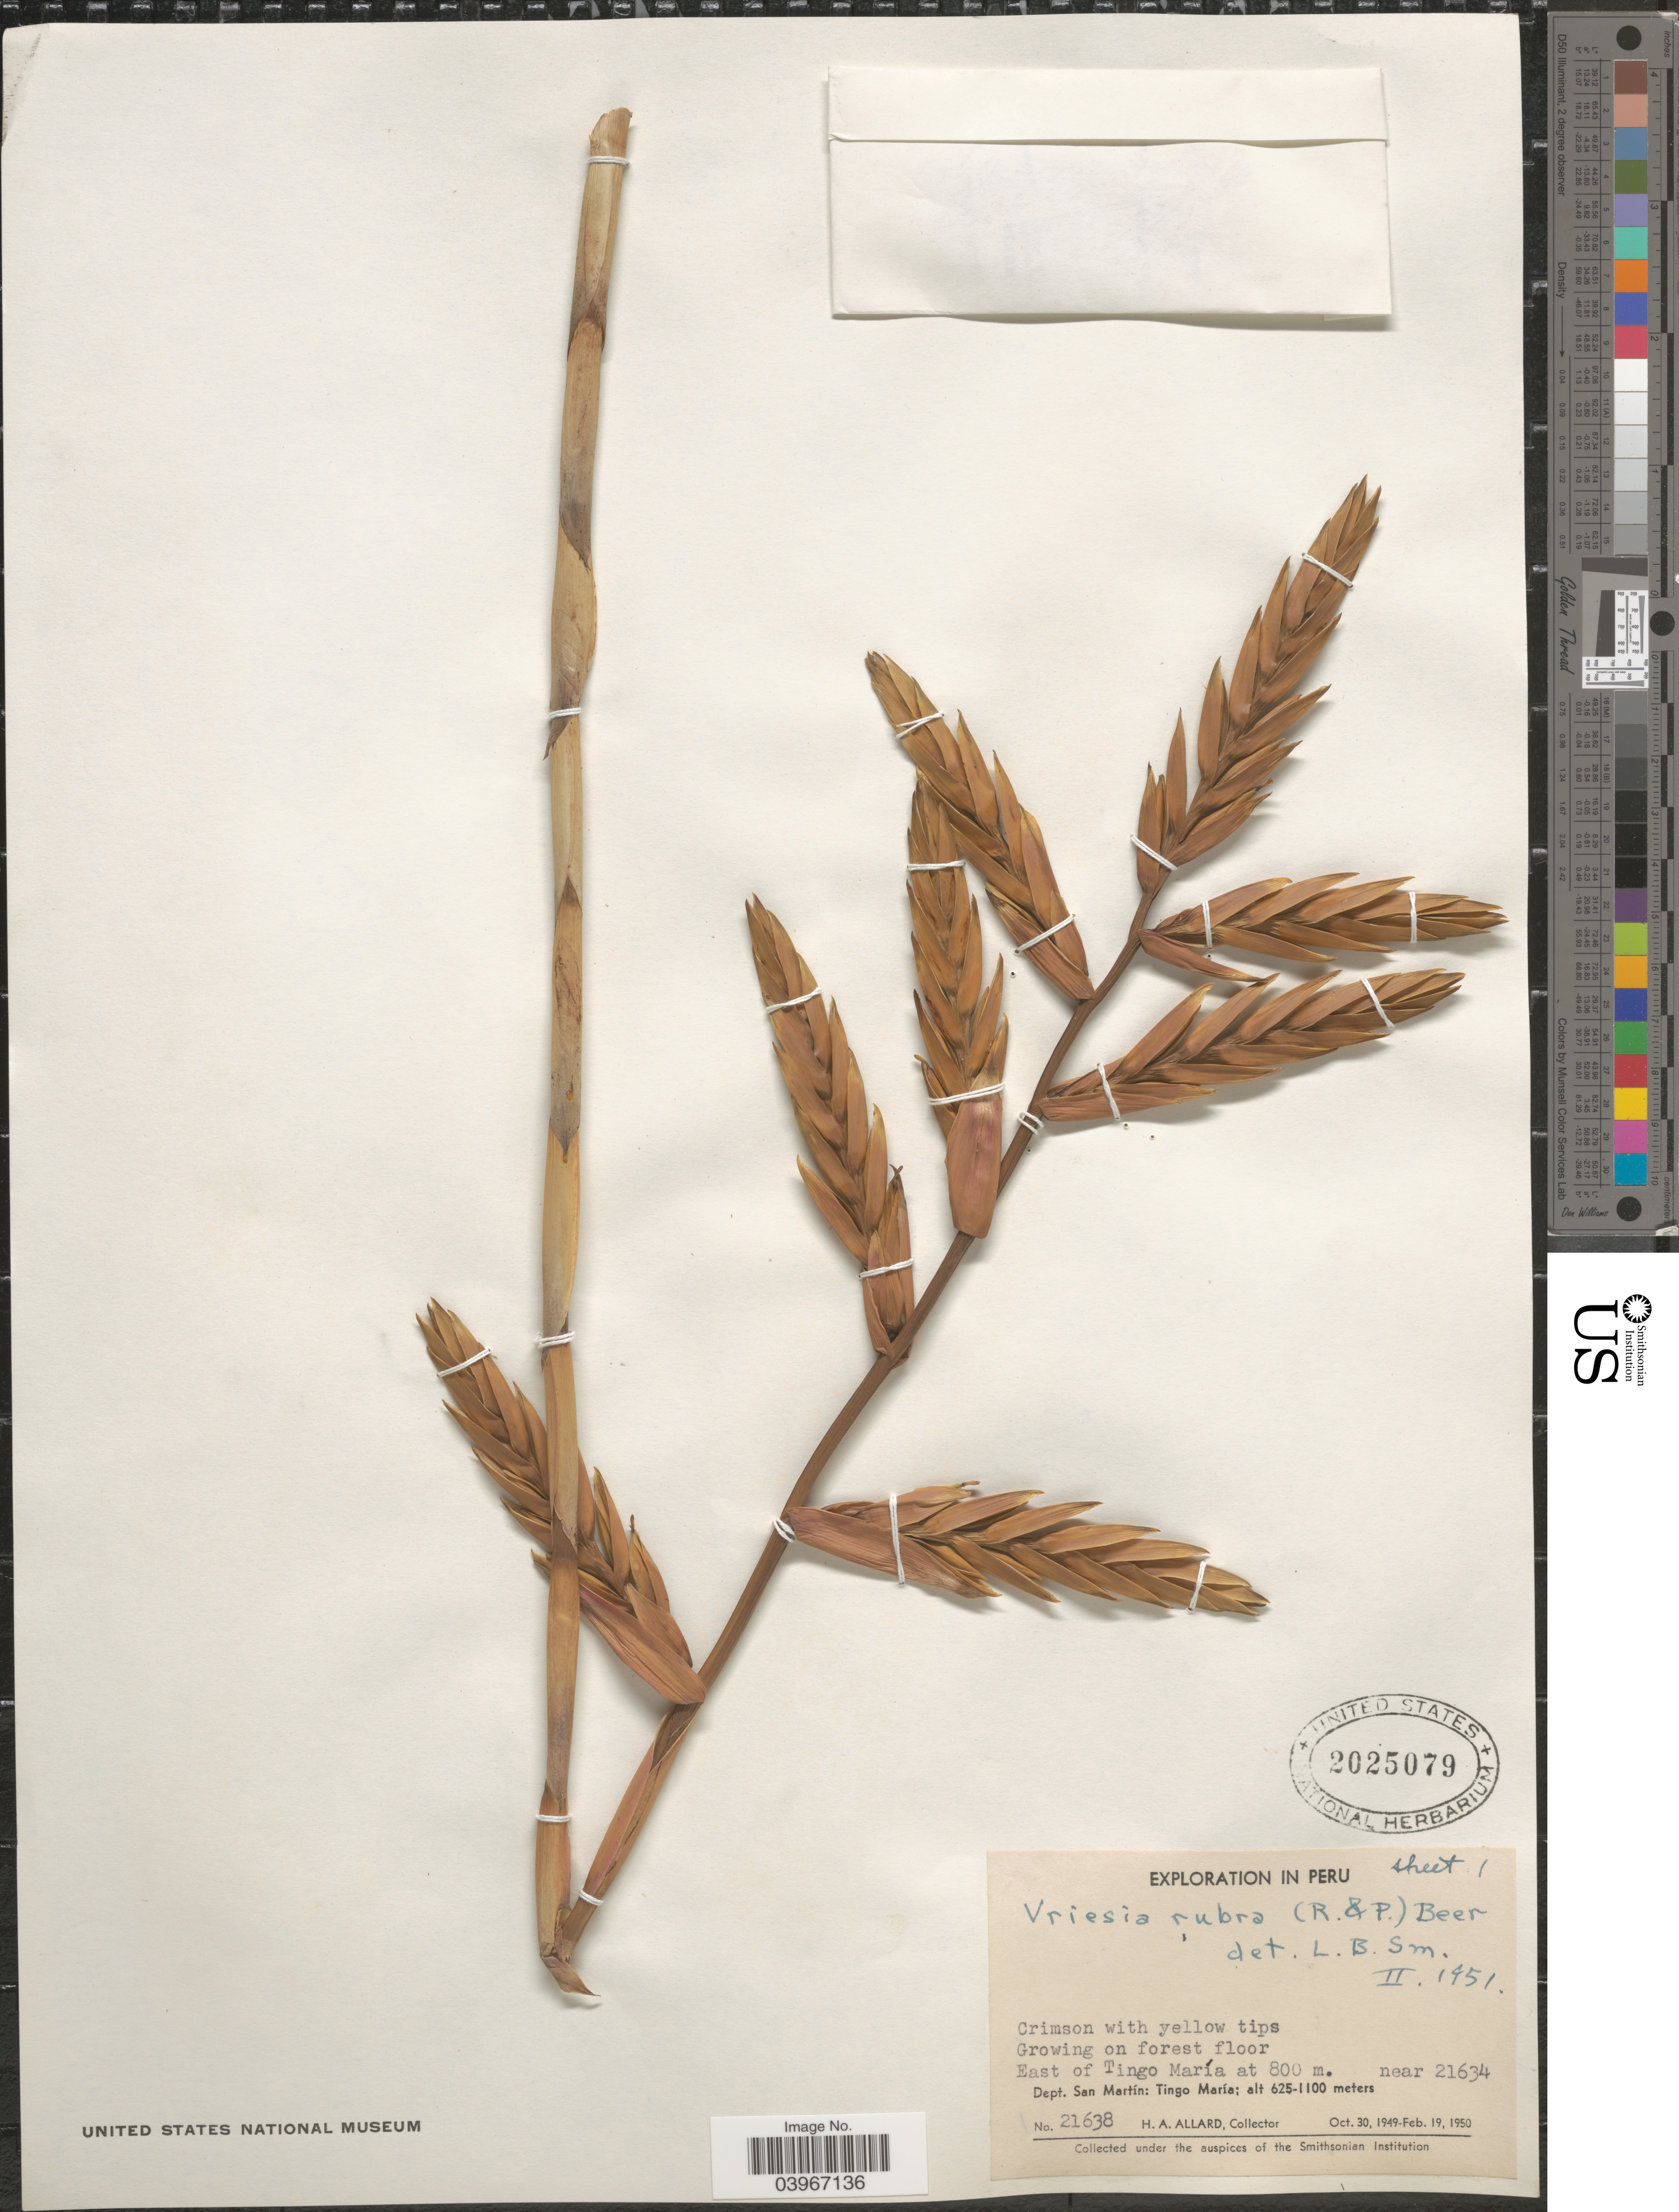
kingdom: Plantae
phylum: Tracheophyta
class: Liliopsida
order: Poales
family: Bromeliaceae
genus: Vriesea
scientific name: Vriesea rubra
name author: (Ruiz & Pav.) Beer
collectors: H. A. Allard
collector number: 21638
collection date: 1949-10-30/1950-02-19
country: Peru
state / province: San Martín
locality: East of Tingo María. Dept. San Martín: Tingo María.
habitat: growing on forest floor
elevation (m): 800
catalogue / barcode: US 2025079